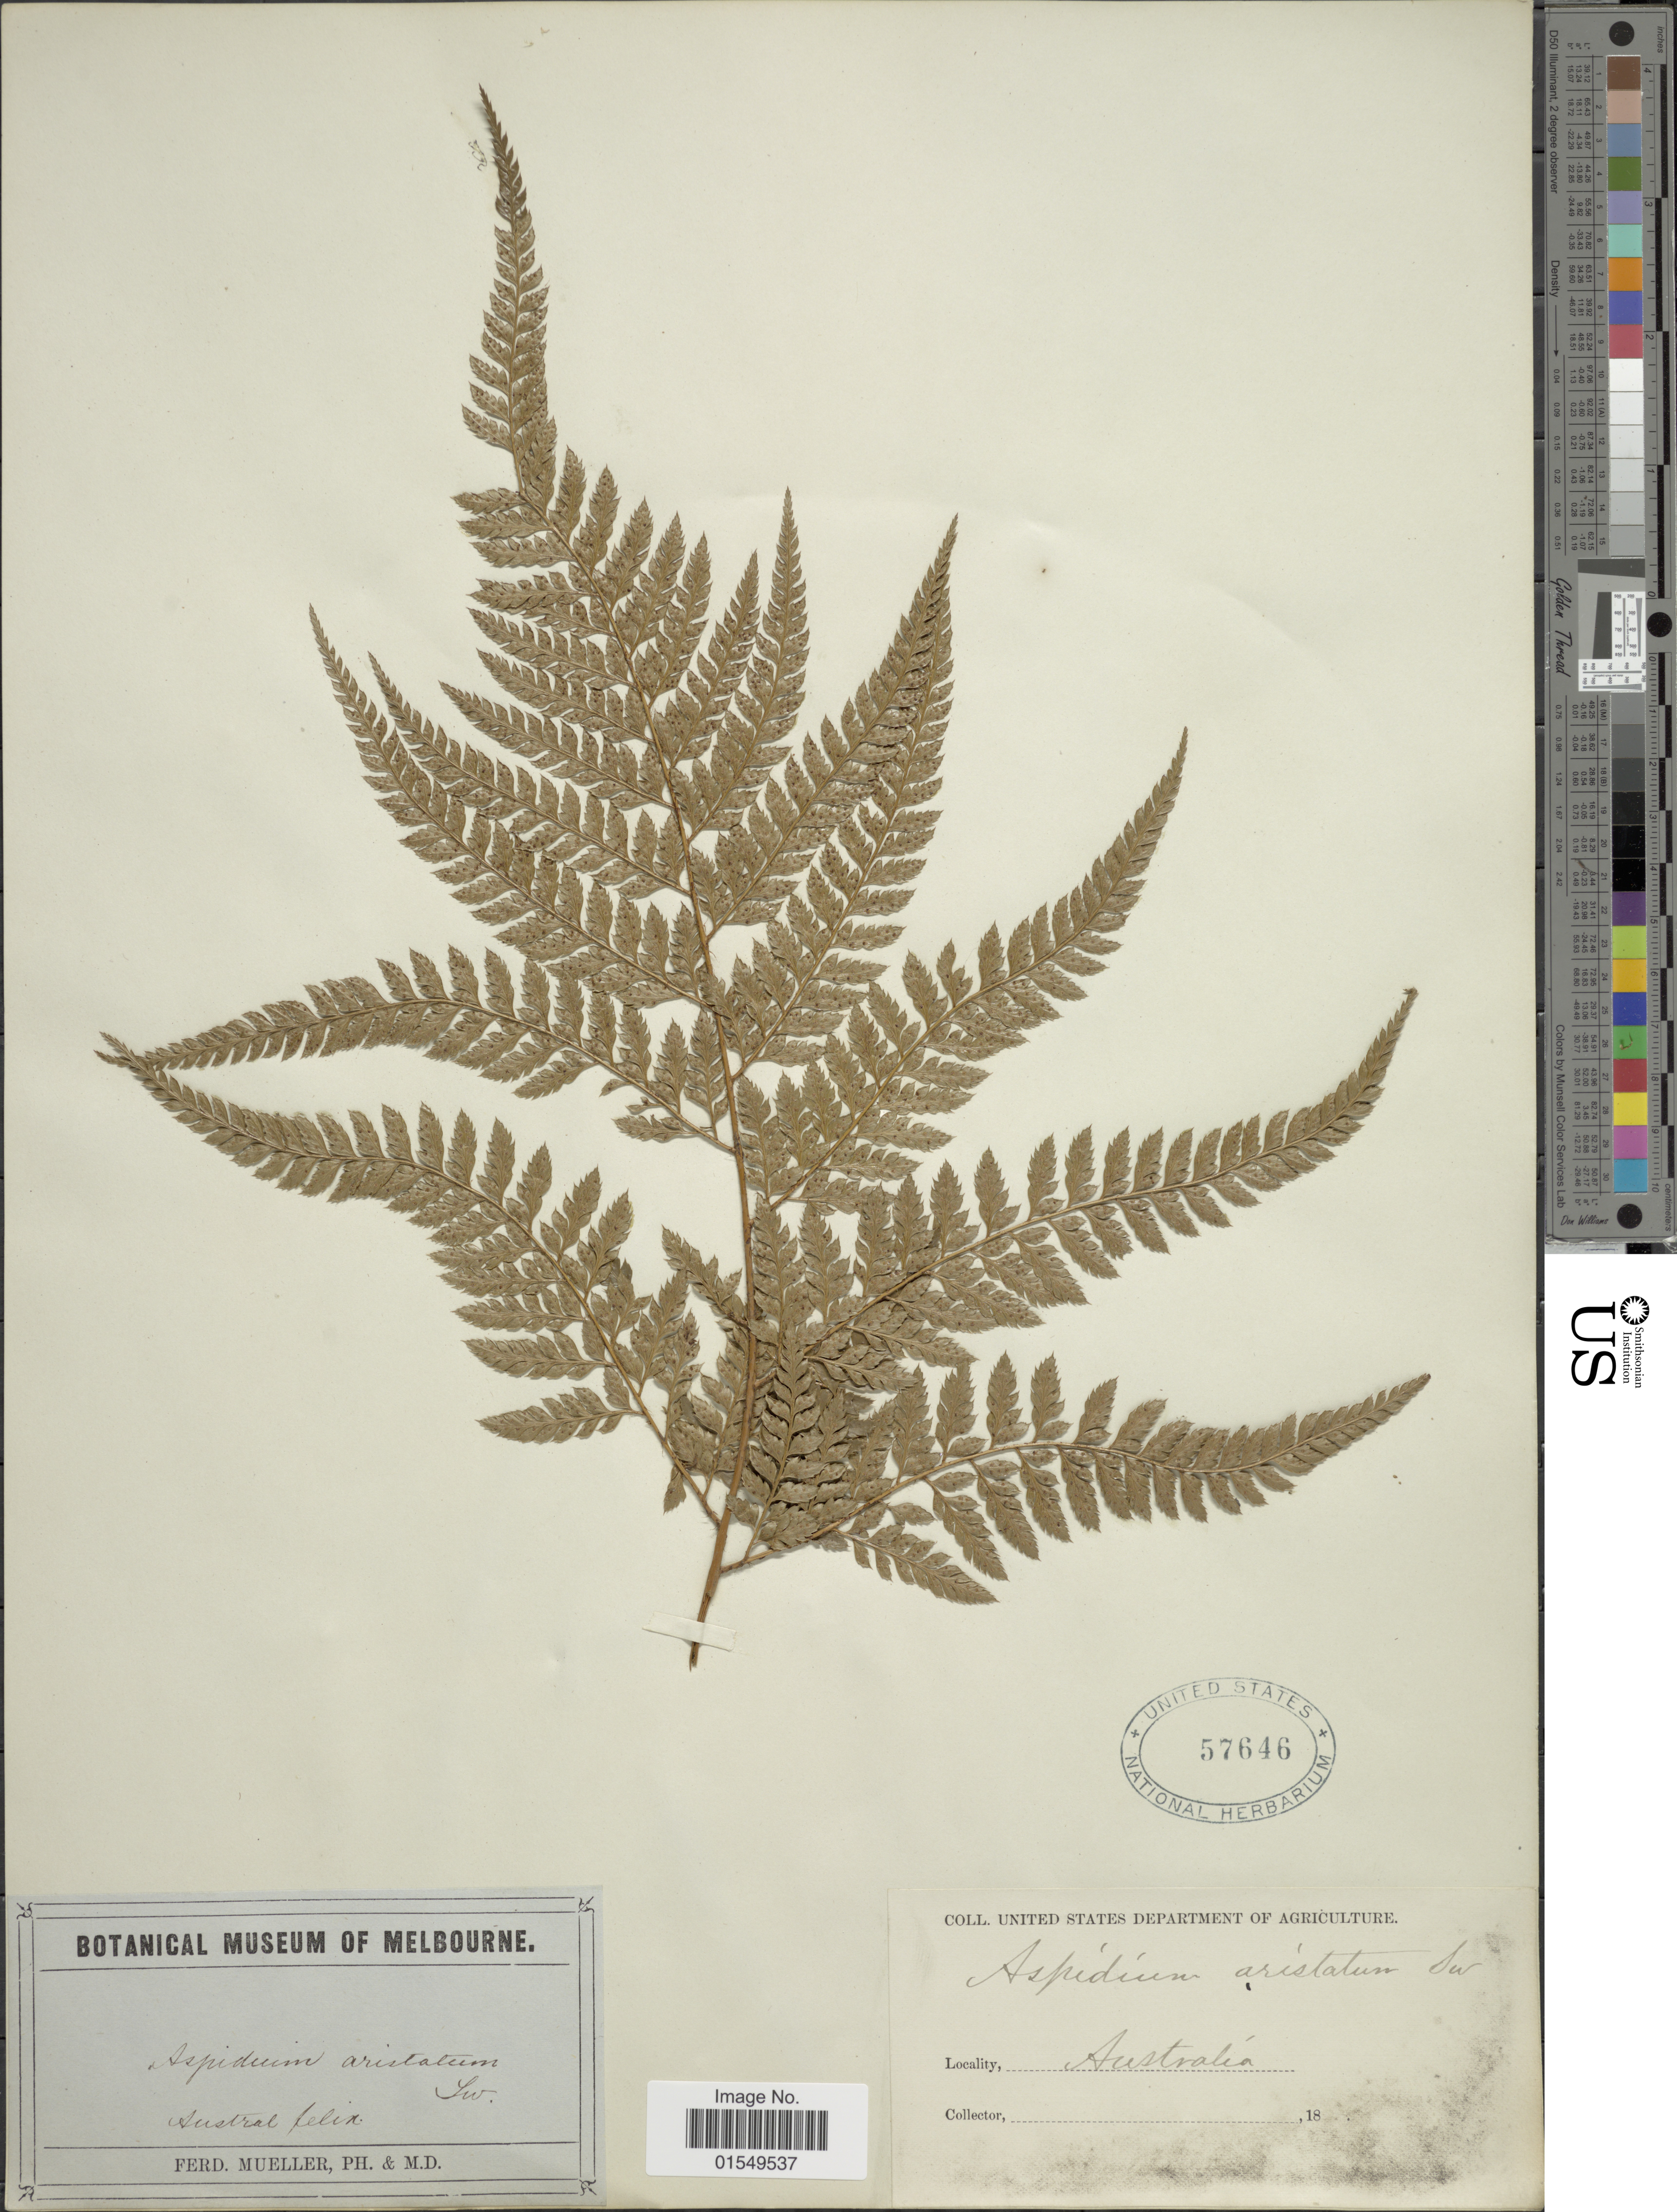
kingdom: Plantae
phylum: Tracheophyta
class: Polypodiopsida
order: Polypodiales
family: Dryopteridaceae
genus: Arachniodes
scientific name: Arachniodes aristata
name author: (G. Forst.) Tindale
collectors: F. Mueller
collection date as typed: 18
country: Australia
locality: Austral felix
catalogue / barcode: US 57646